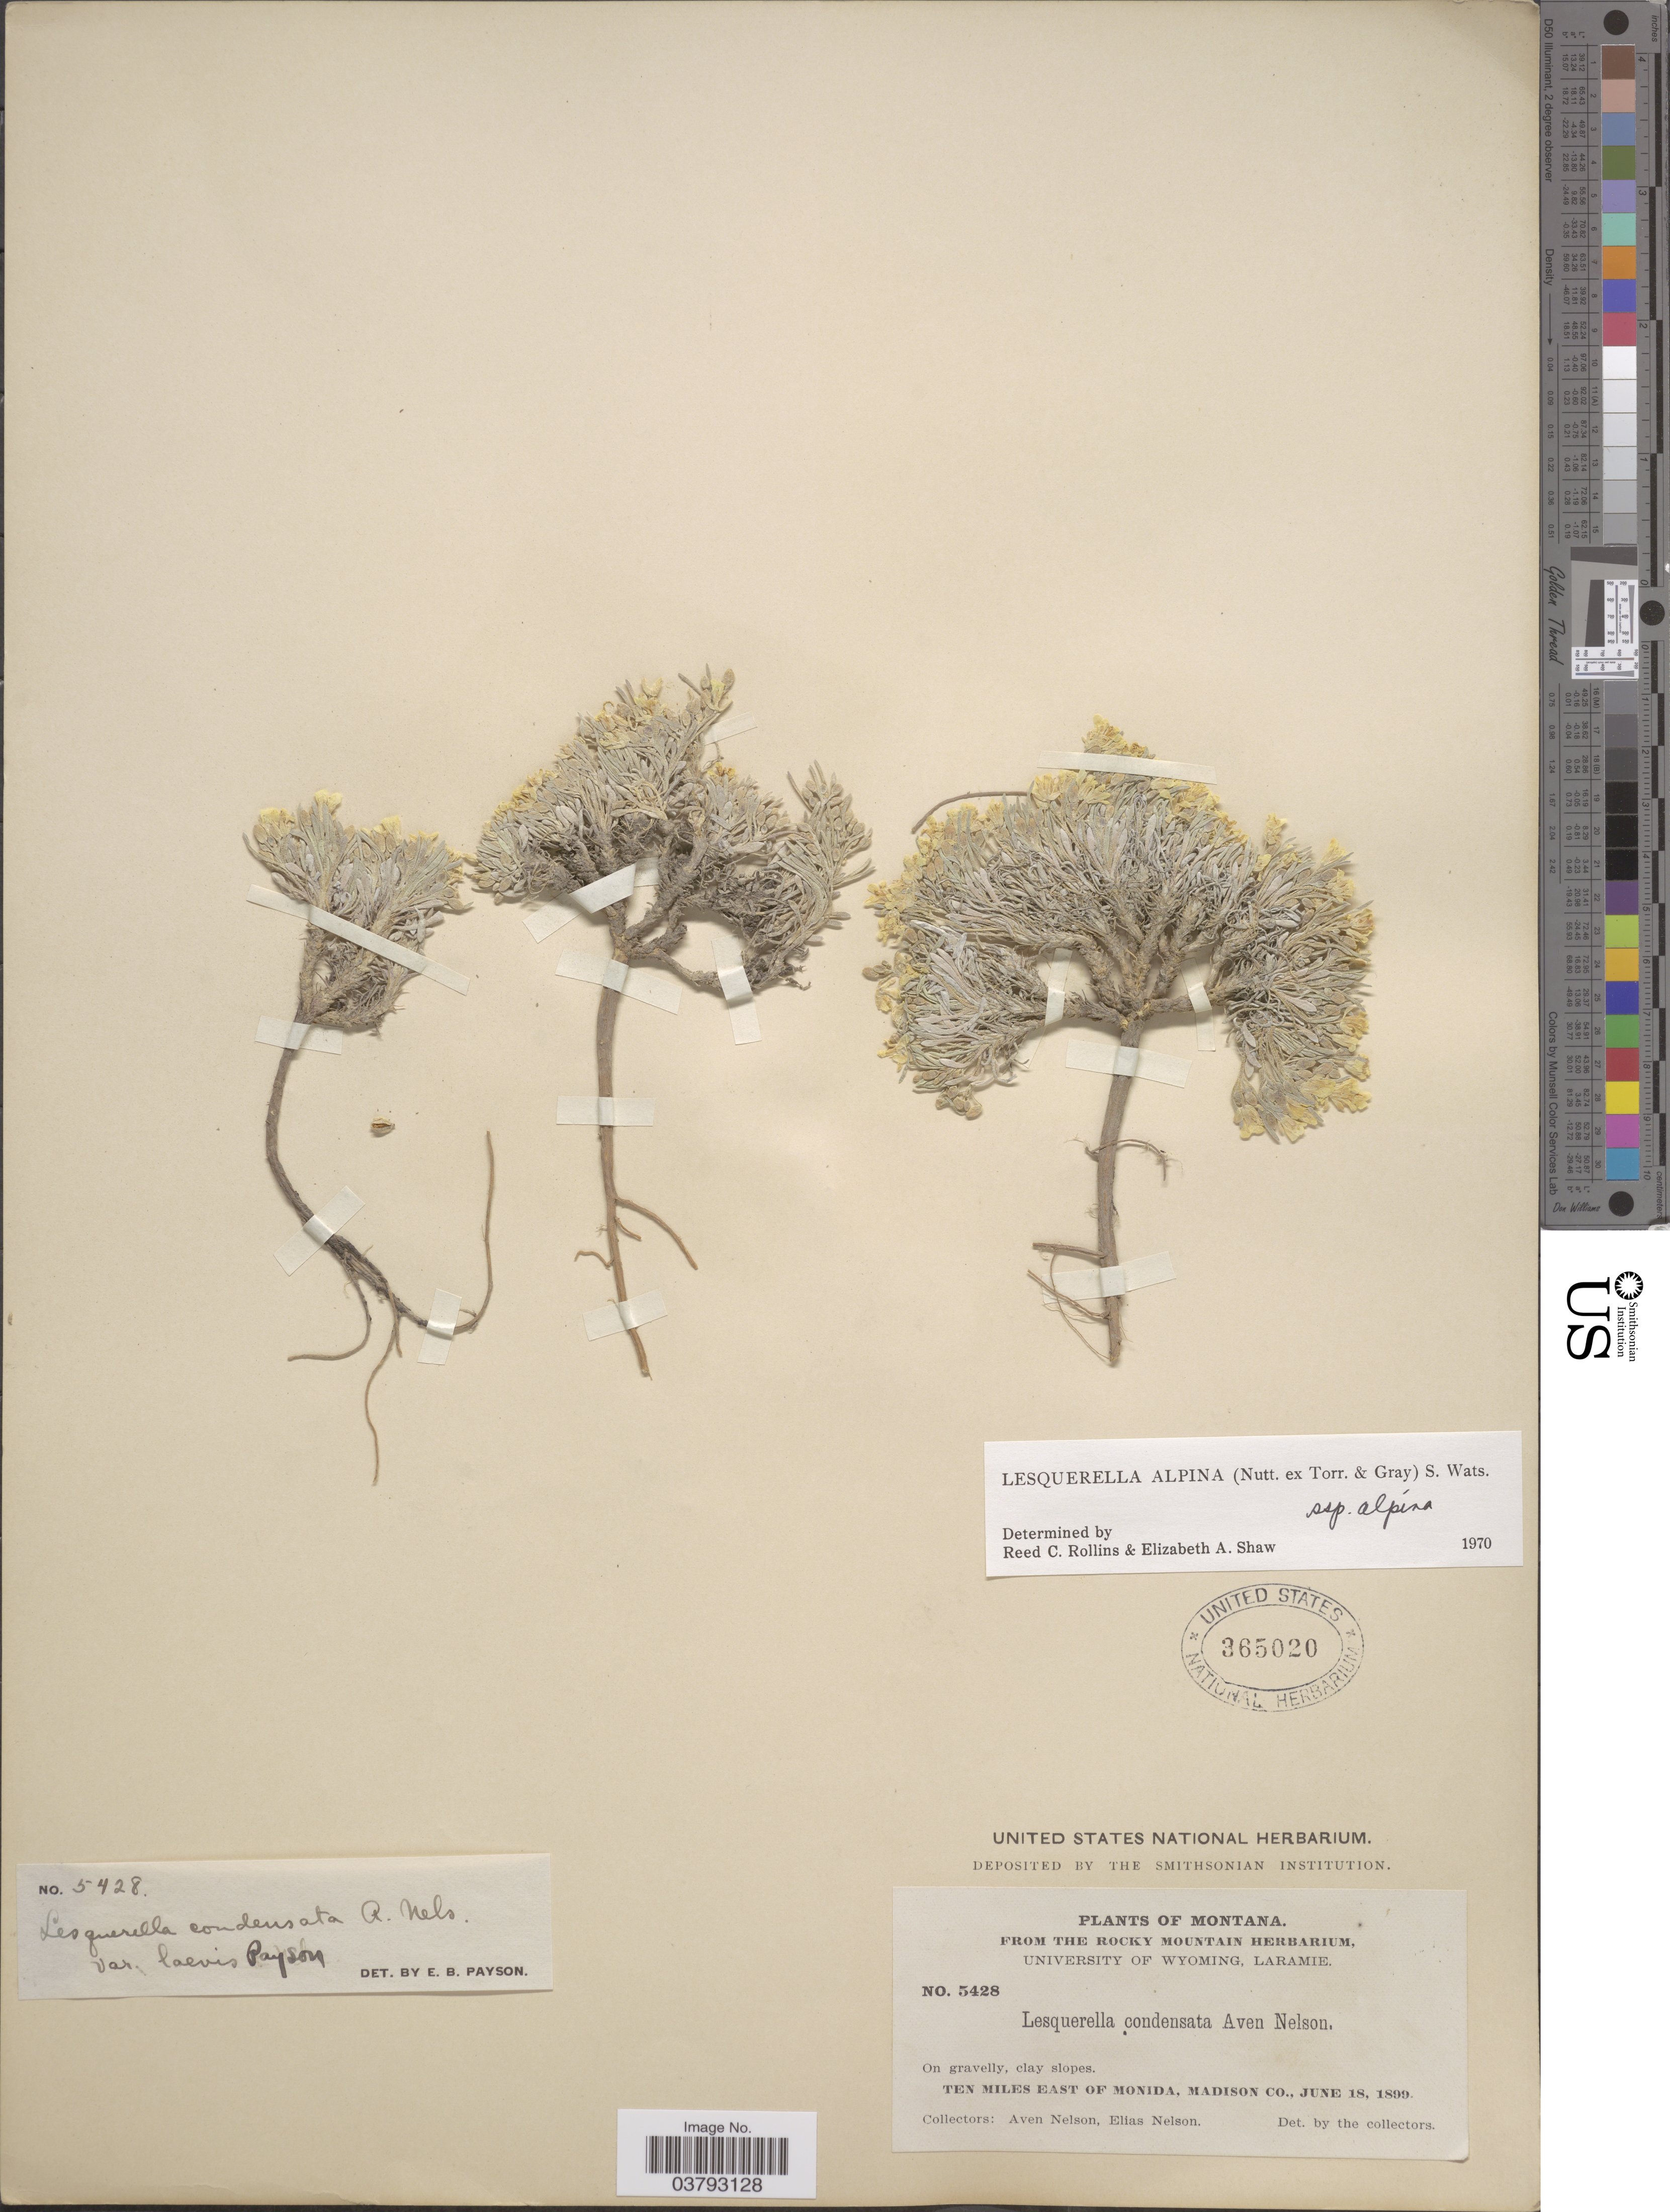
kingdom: Plantae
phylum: Tracheophyta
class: Magnoliopsida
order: Brassicales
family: Brassicaceae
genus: Lesquerella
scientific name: Lesquerella alpina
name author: (Nutt.) S. Watson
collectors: A. Nelson & E. Nelson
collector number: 5428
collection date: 1899-06-18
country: United States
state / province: Montana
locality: Ten miles east of Monida, Madison Co.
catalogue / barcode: US 365020